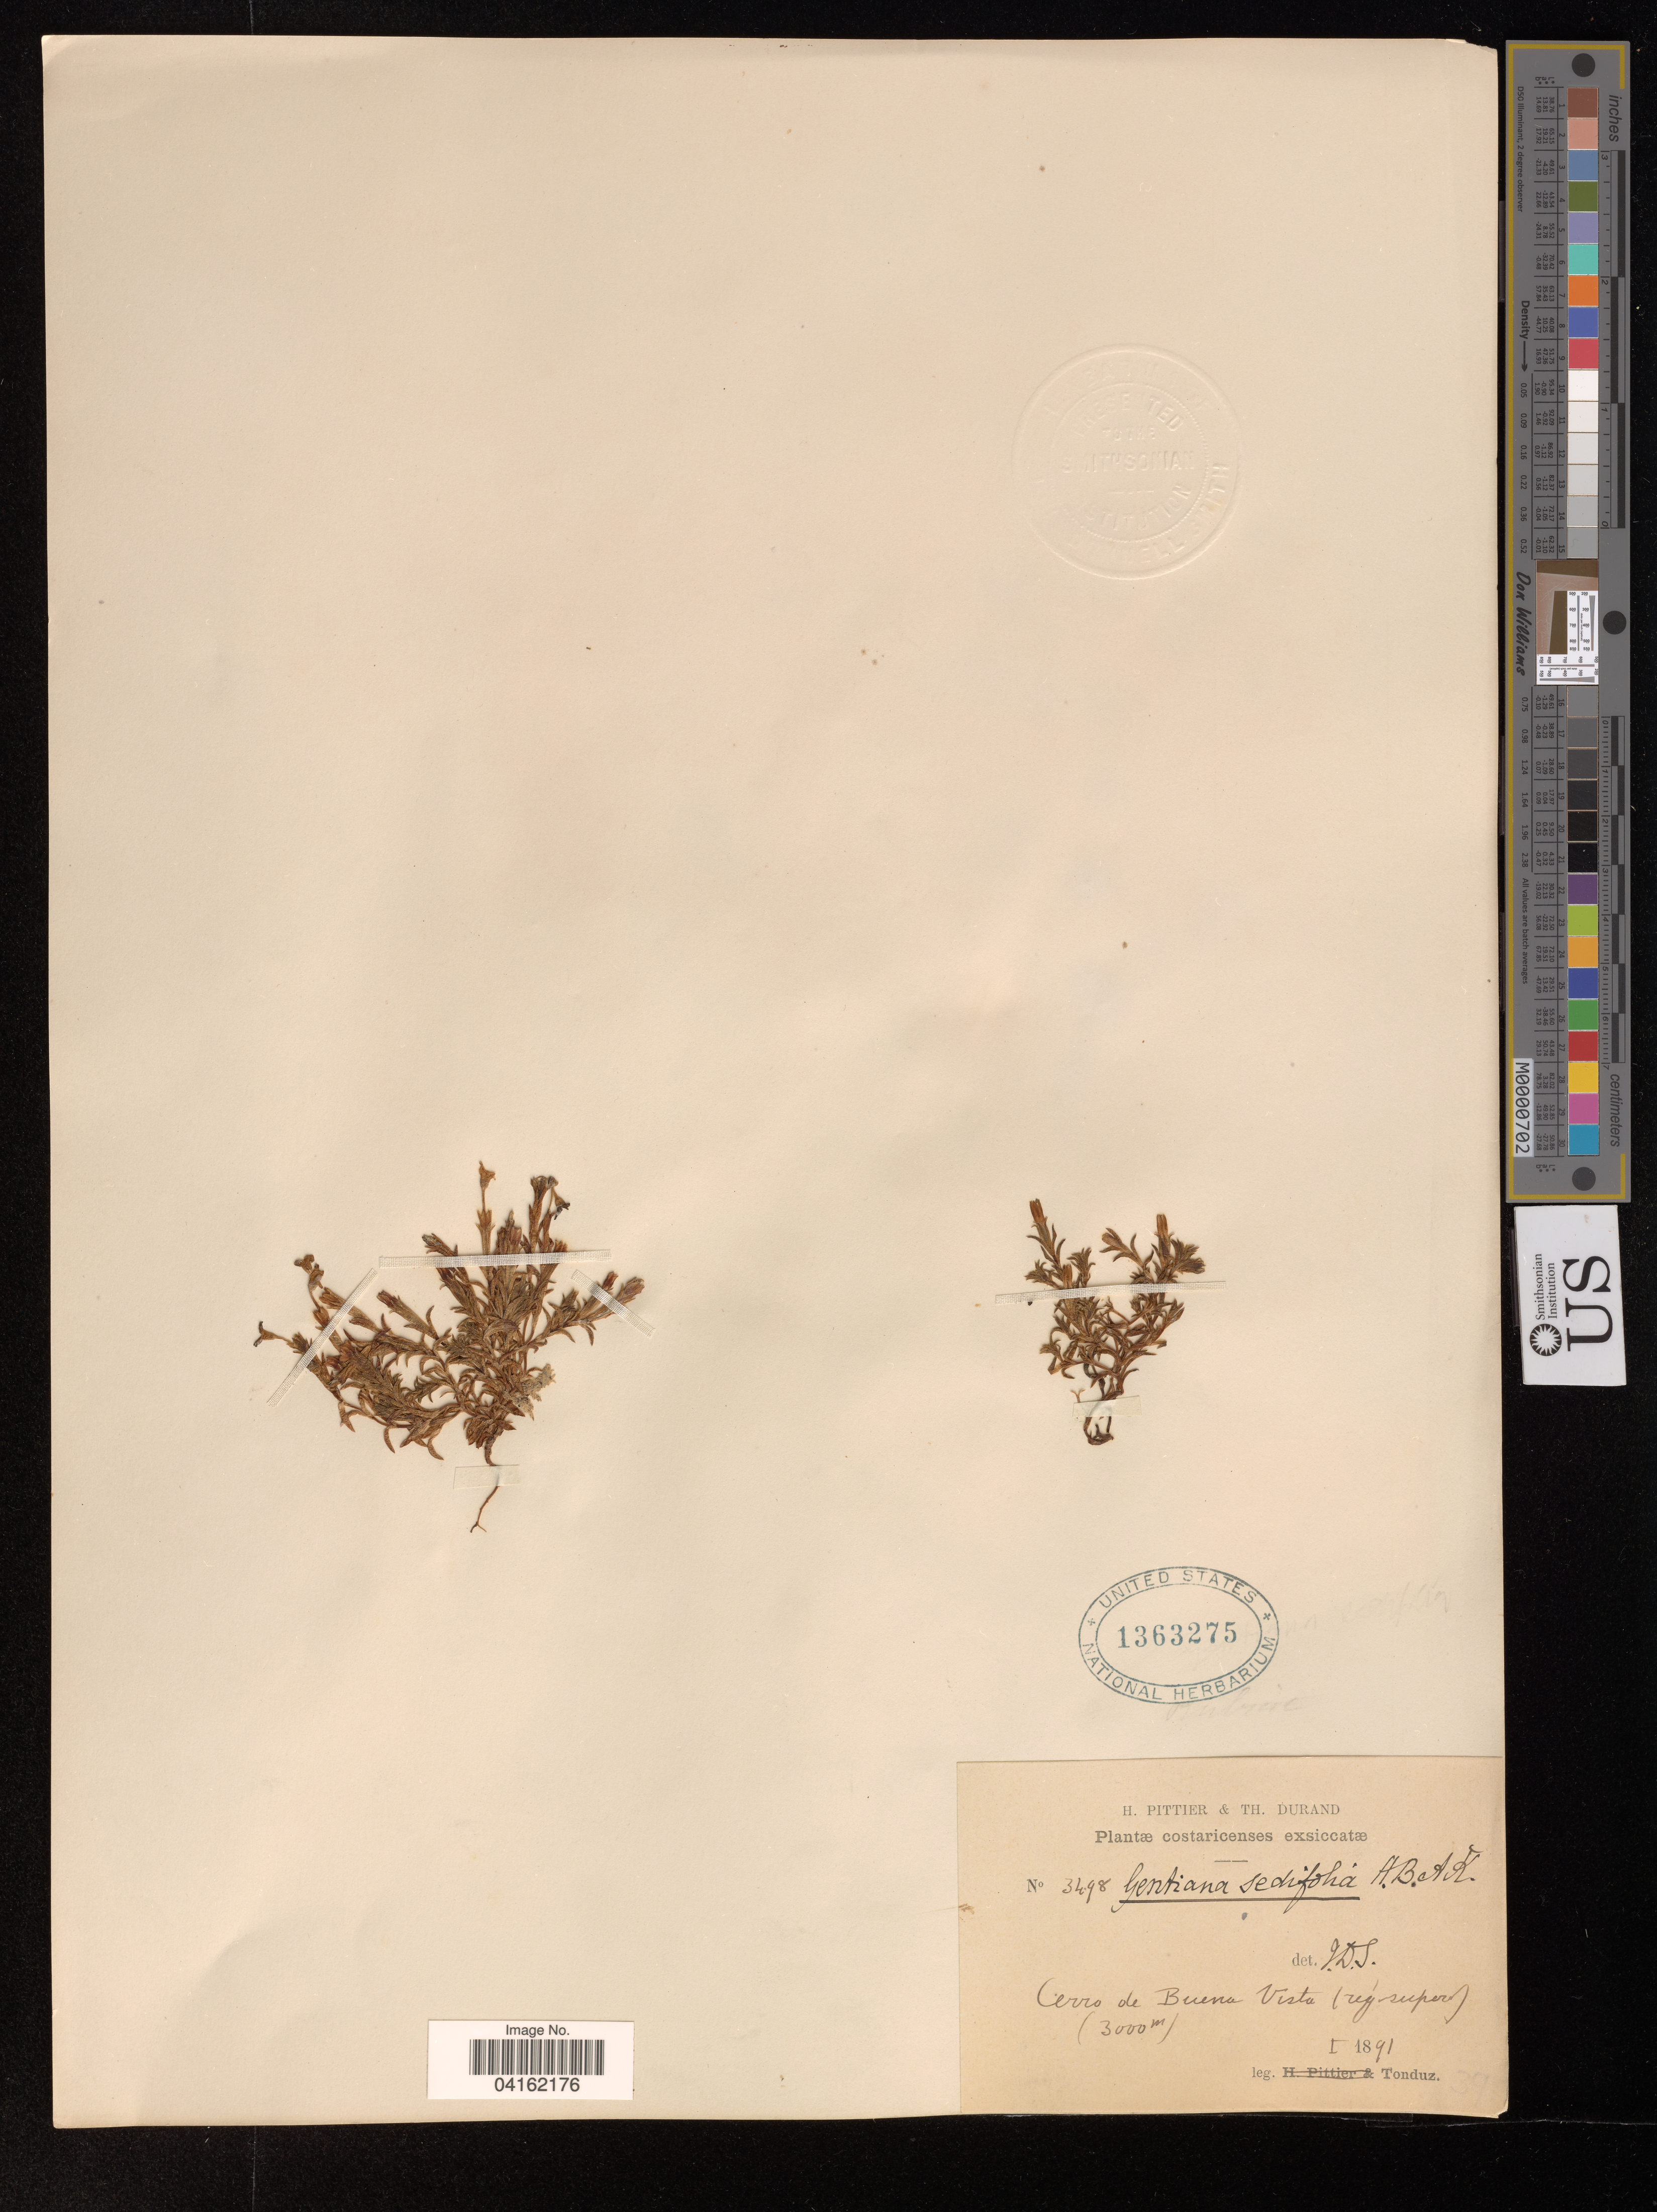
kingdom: Plantae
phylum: Tracheophyta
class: Magnoliopsida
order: Gentianales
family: Gentianaceae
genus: Gentiana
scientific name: Gentiana sedifolia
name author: Kunth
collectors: Tonduz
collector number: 3498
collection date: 1891-01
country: Costa Rica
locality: Cerro de Buena Vista (rég. super).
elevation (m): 3000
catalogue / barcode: US 1363275